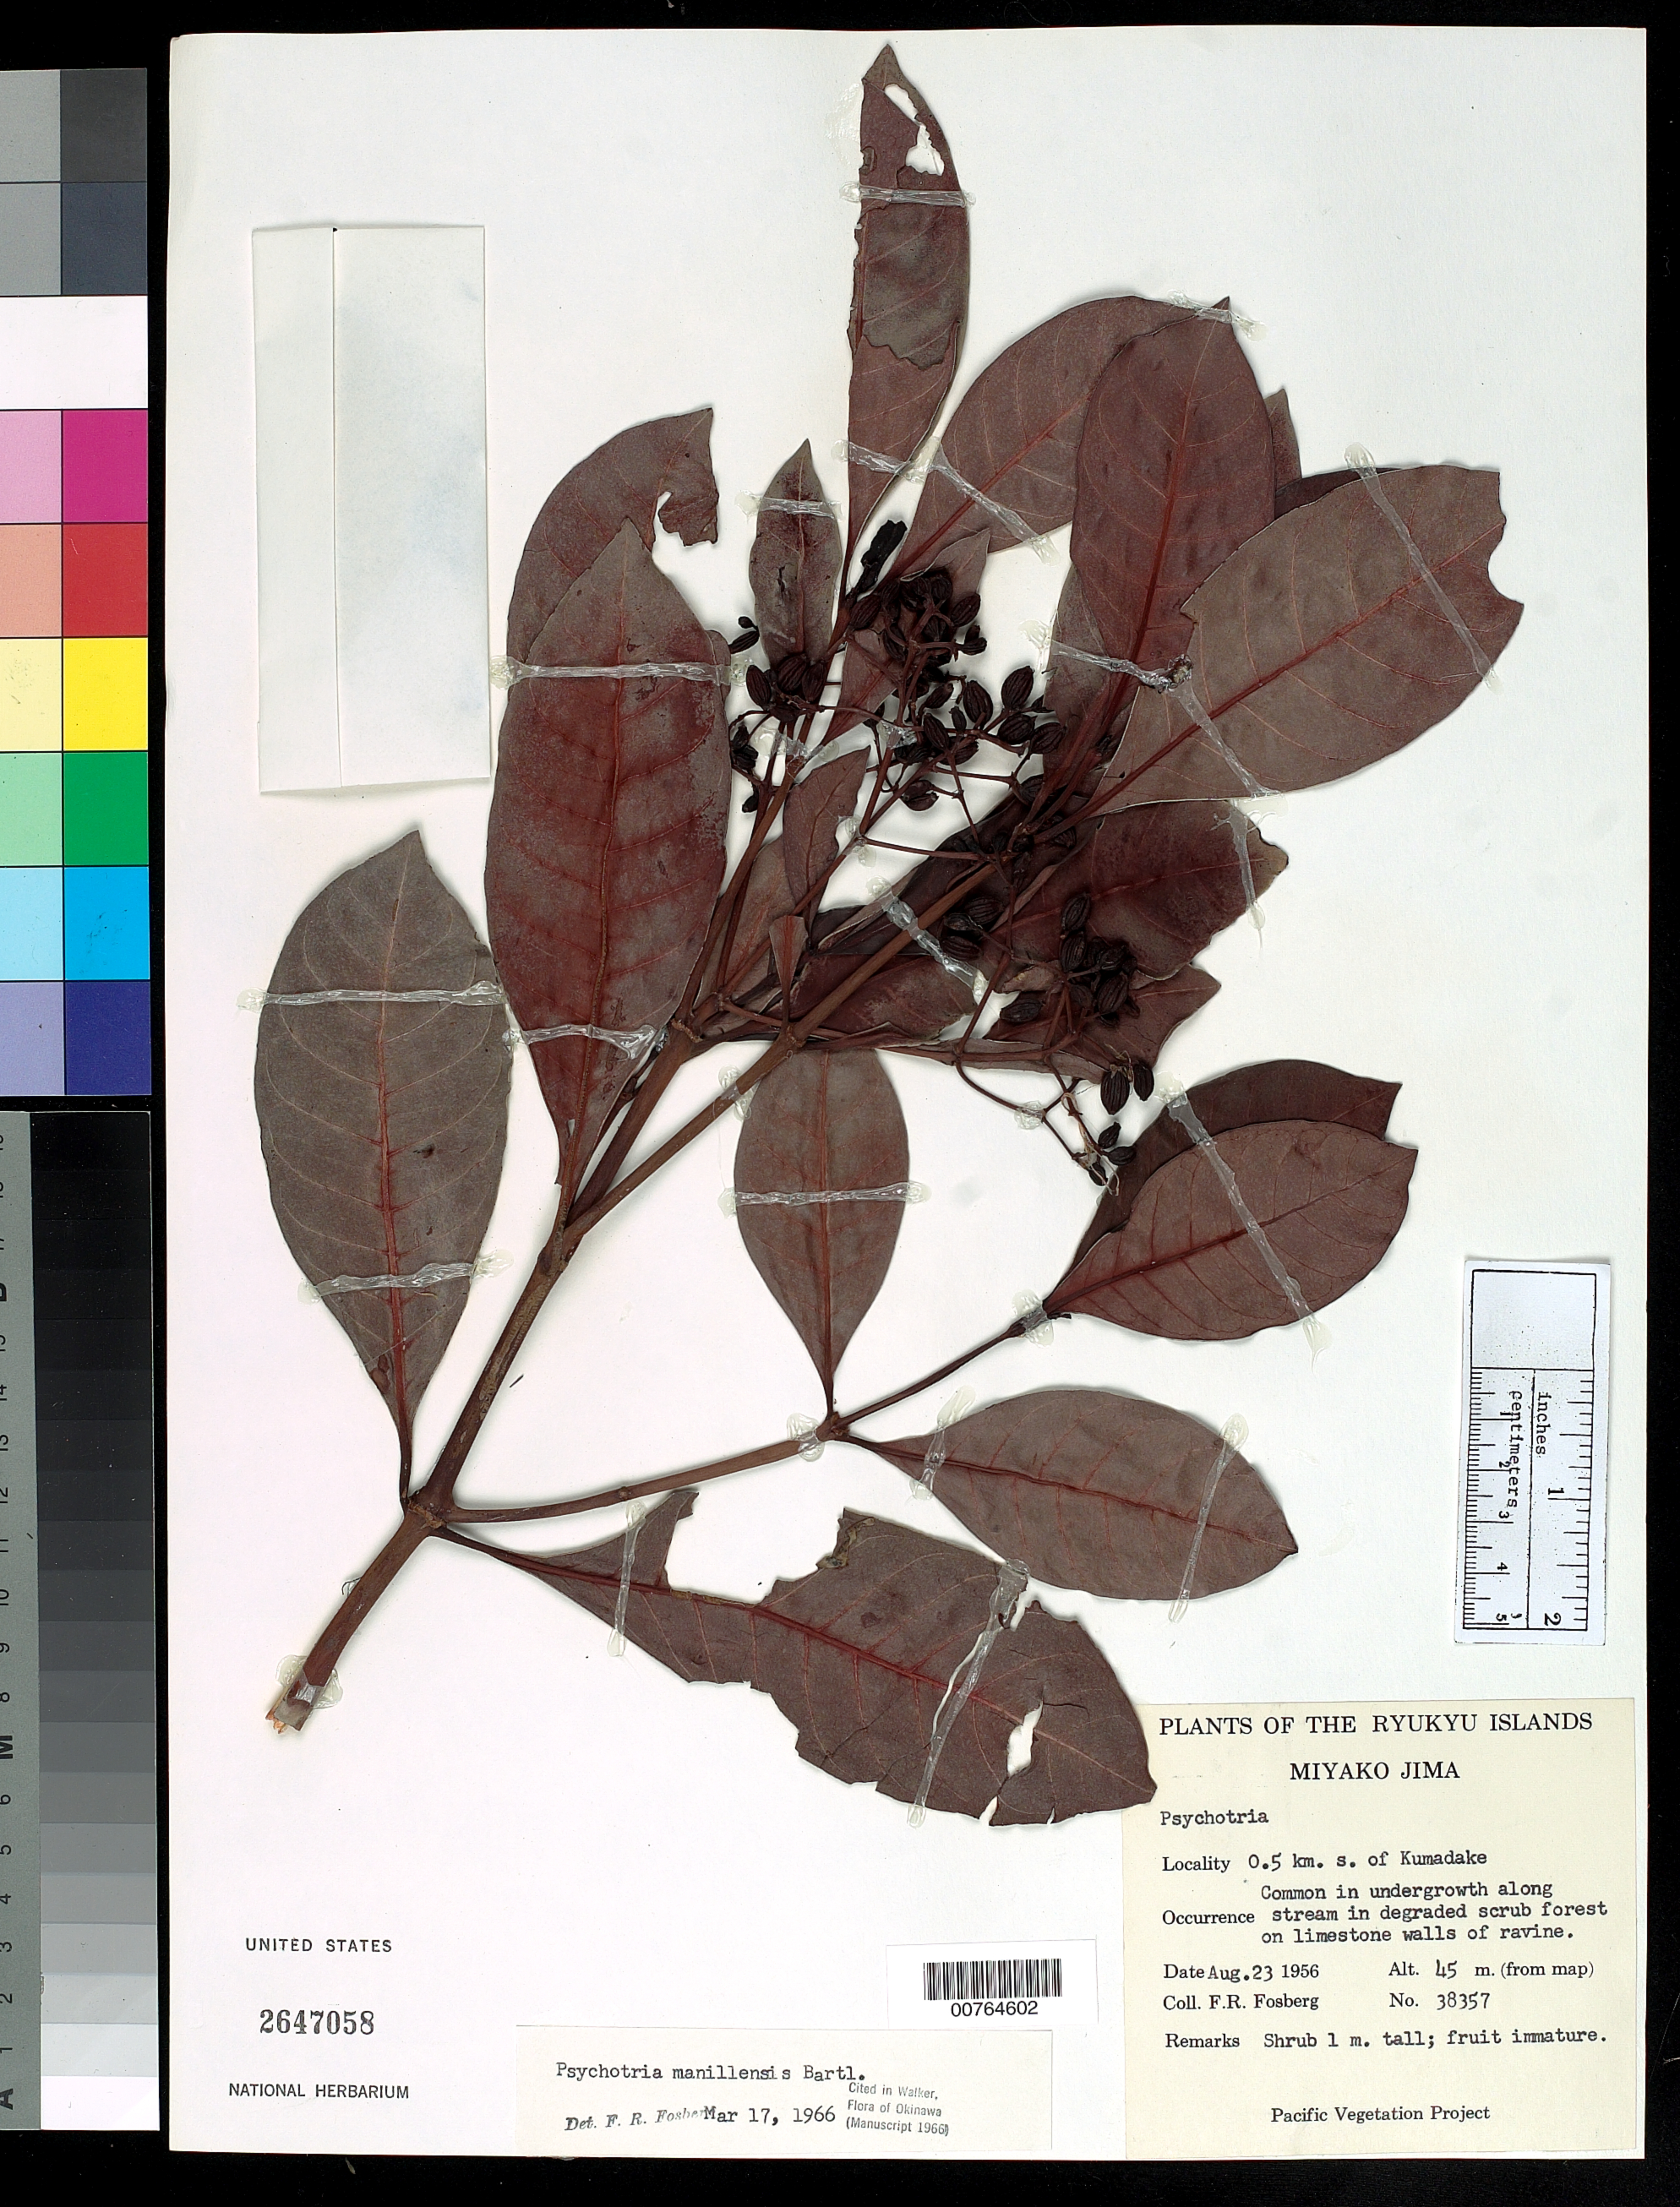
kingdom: Plantae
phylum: Tracheophyta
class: Magnoliopsida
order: Gentianales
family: Rubiaceae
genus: Psychotria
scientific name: Psychotria manillensis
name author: Bartl. ex DC.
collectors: F. R. Fosberg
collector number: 38357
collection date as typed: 23 Aug 1956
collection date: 1956-08-23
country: Japan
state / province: Okinawa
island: Miyako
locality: S of Kumadake.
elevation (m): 45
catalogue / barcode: US 2647058